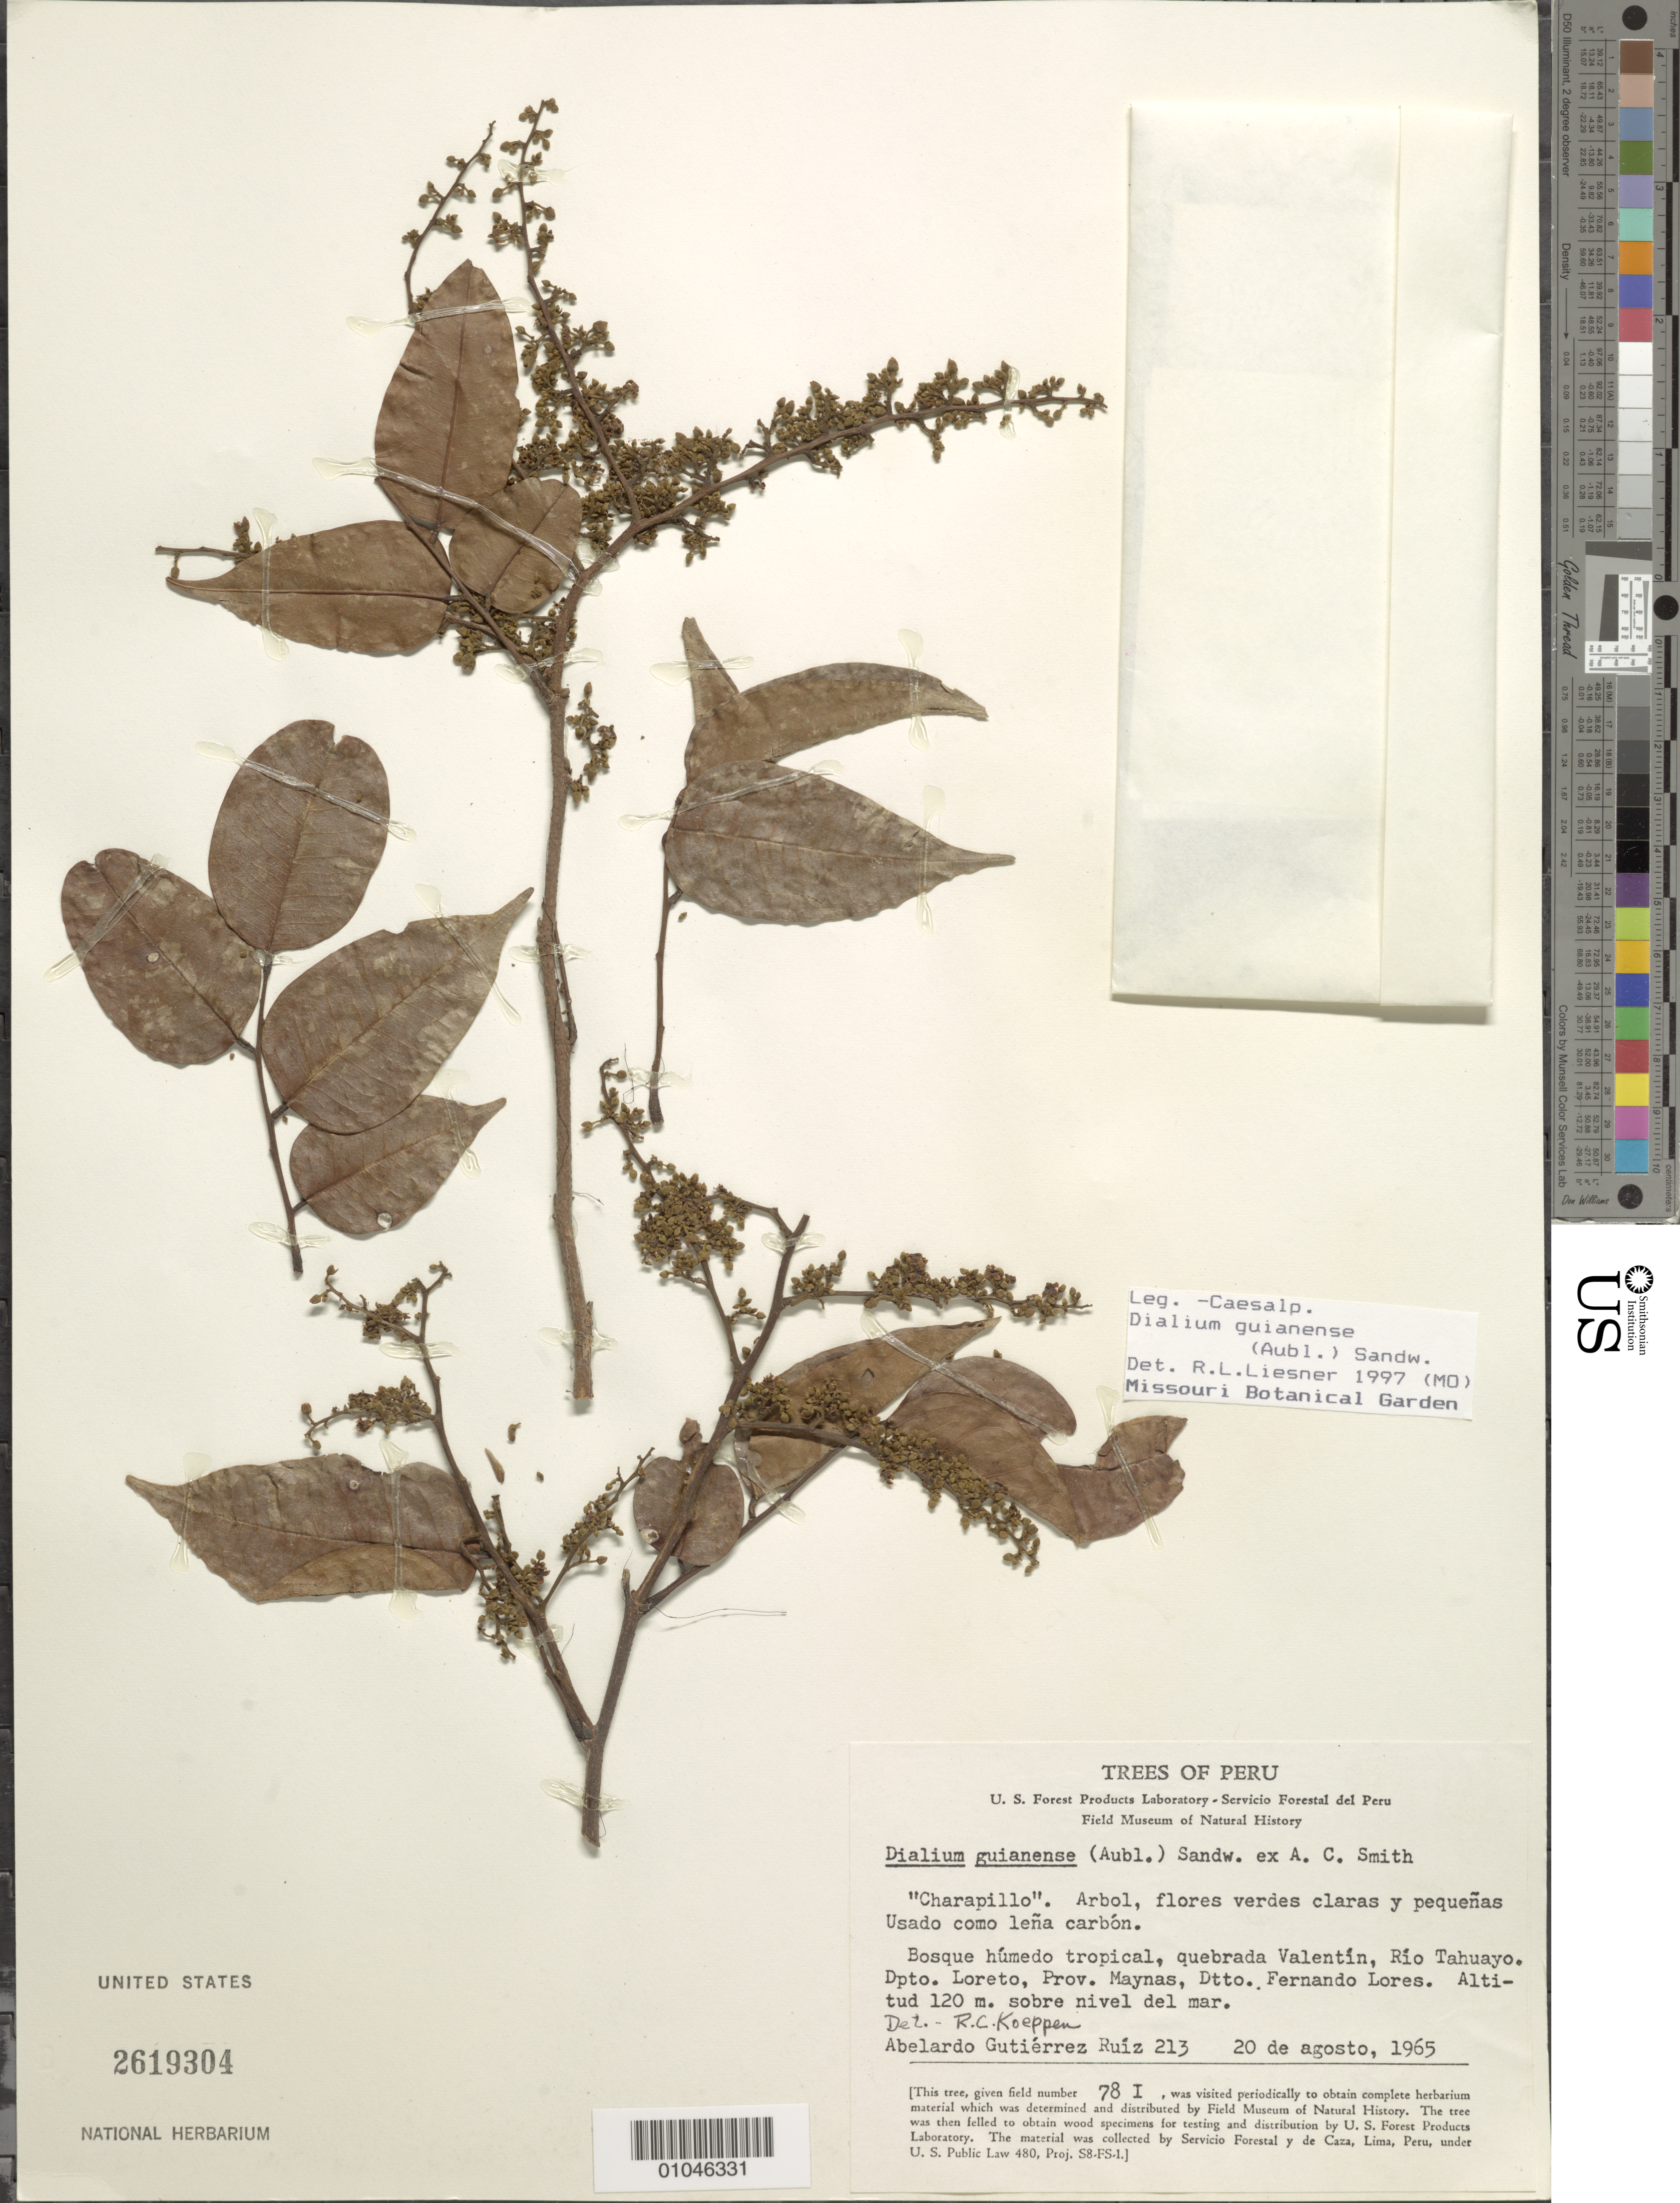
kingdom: Plantae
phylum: Tracheophyta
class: Magnoliopsida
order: Fabales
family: Fabaceae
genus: Dialium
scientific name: Dialium guianense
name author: (Aubl.) Sandwith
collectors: A. Gutiérrez Ruíz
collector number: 213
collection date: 1965-08-20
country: Peru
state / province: Loreto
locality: Dtto. Fernando Lores, Prov. Maynas, Rio Tahuayo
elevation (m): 120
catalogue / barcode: US 2619304